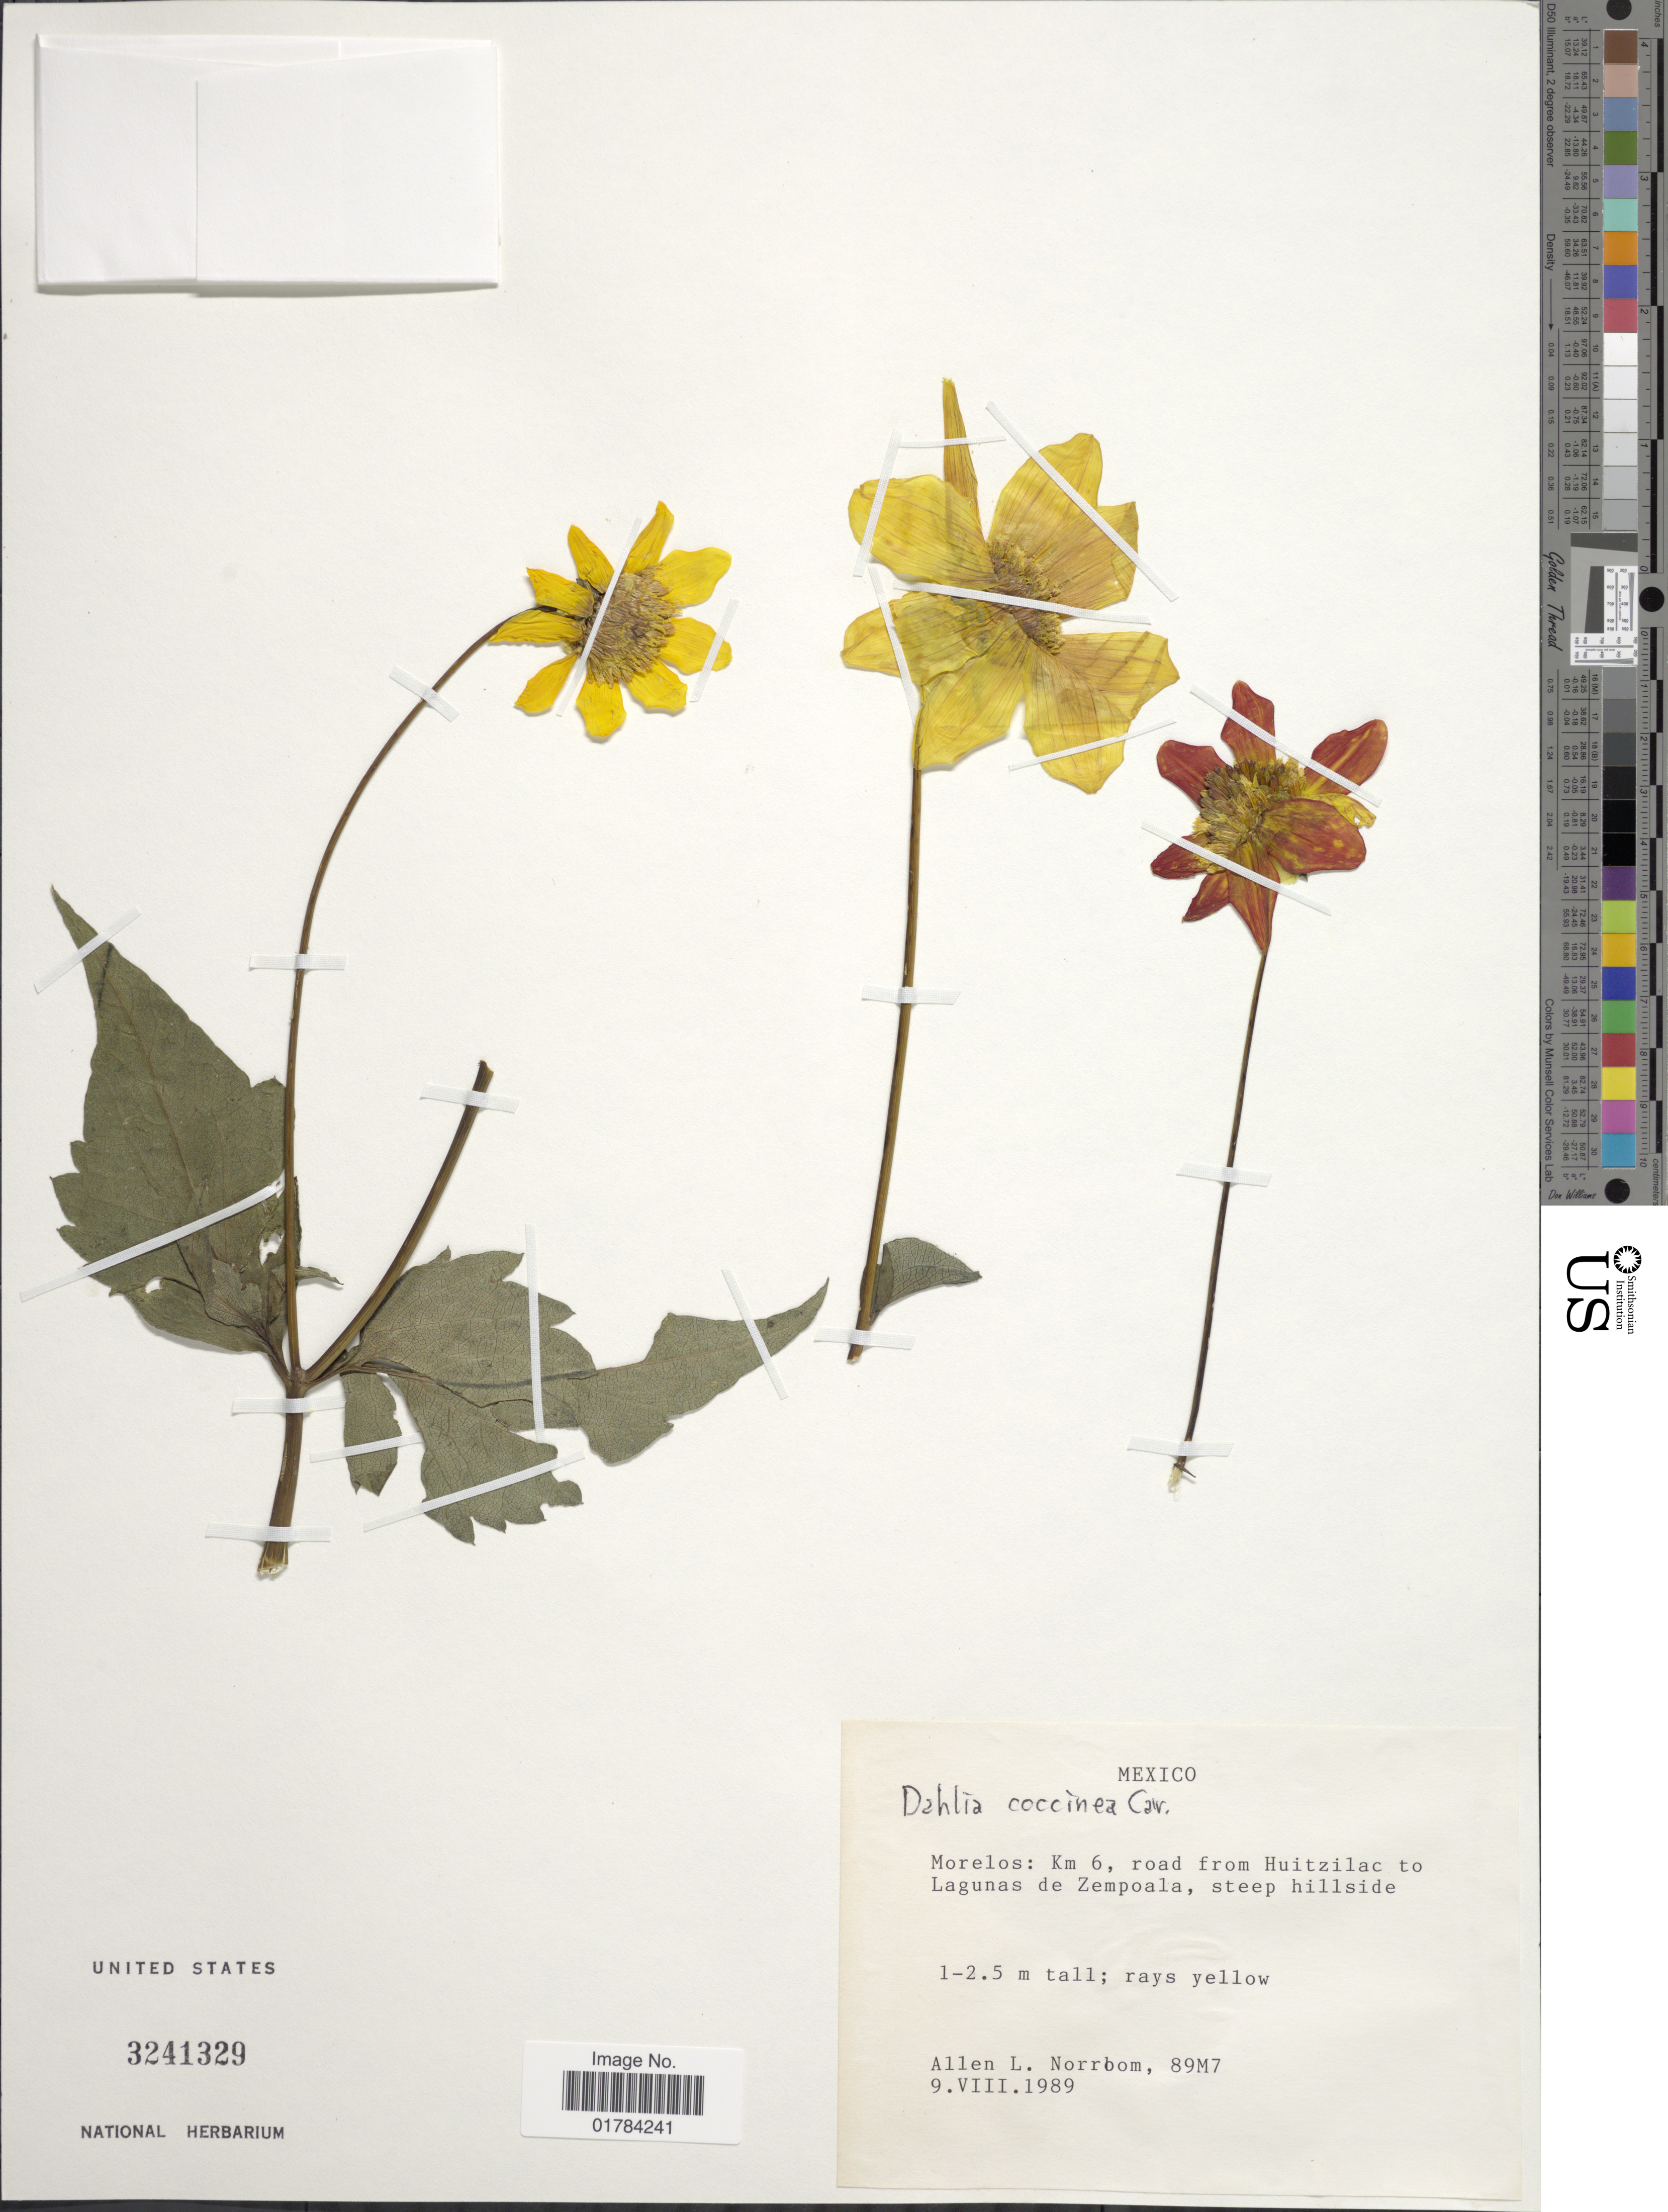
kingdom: Plantae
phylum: Tracheophyta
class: Magnoliopsida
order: Asterales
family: Asteraceae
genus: Dahlia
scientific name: Dahlia coccinea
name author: Cav.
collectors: A. L. Norrbom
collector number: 89M7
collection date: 1989-08-09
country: Mexico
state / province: Morelos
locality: Km 6, road from Huitzilac to Lagunas de Zempoala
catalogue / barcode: US 3241329